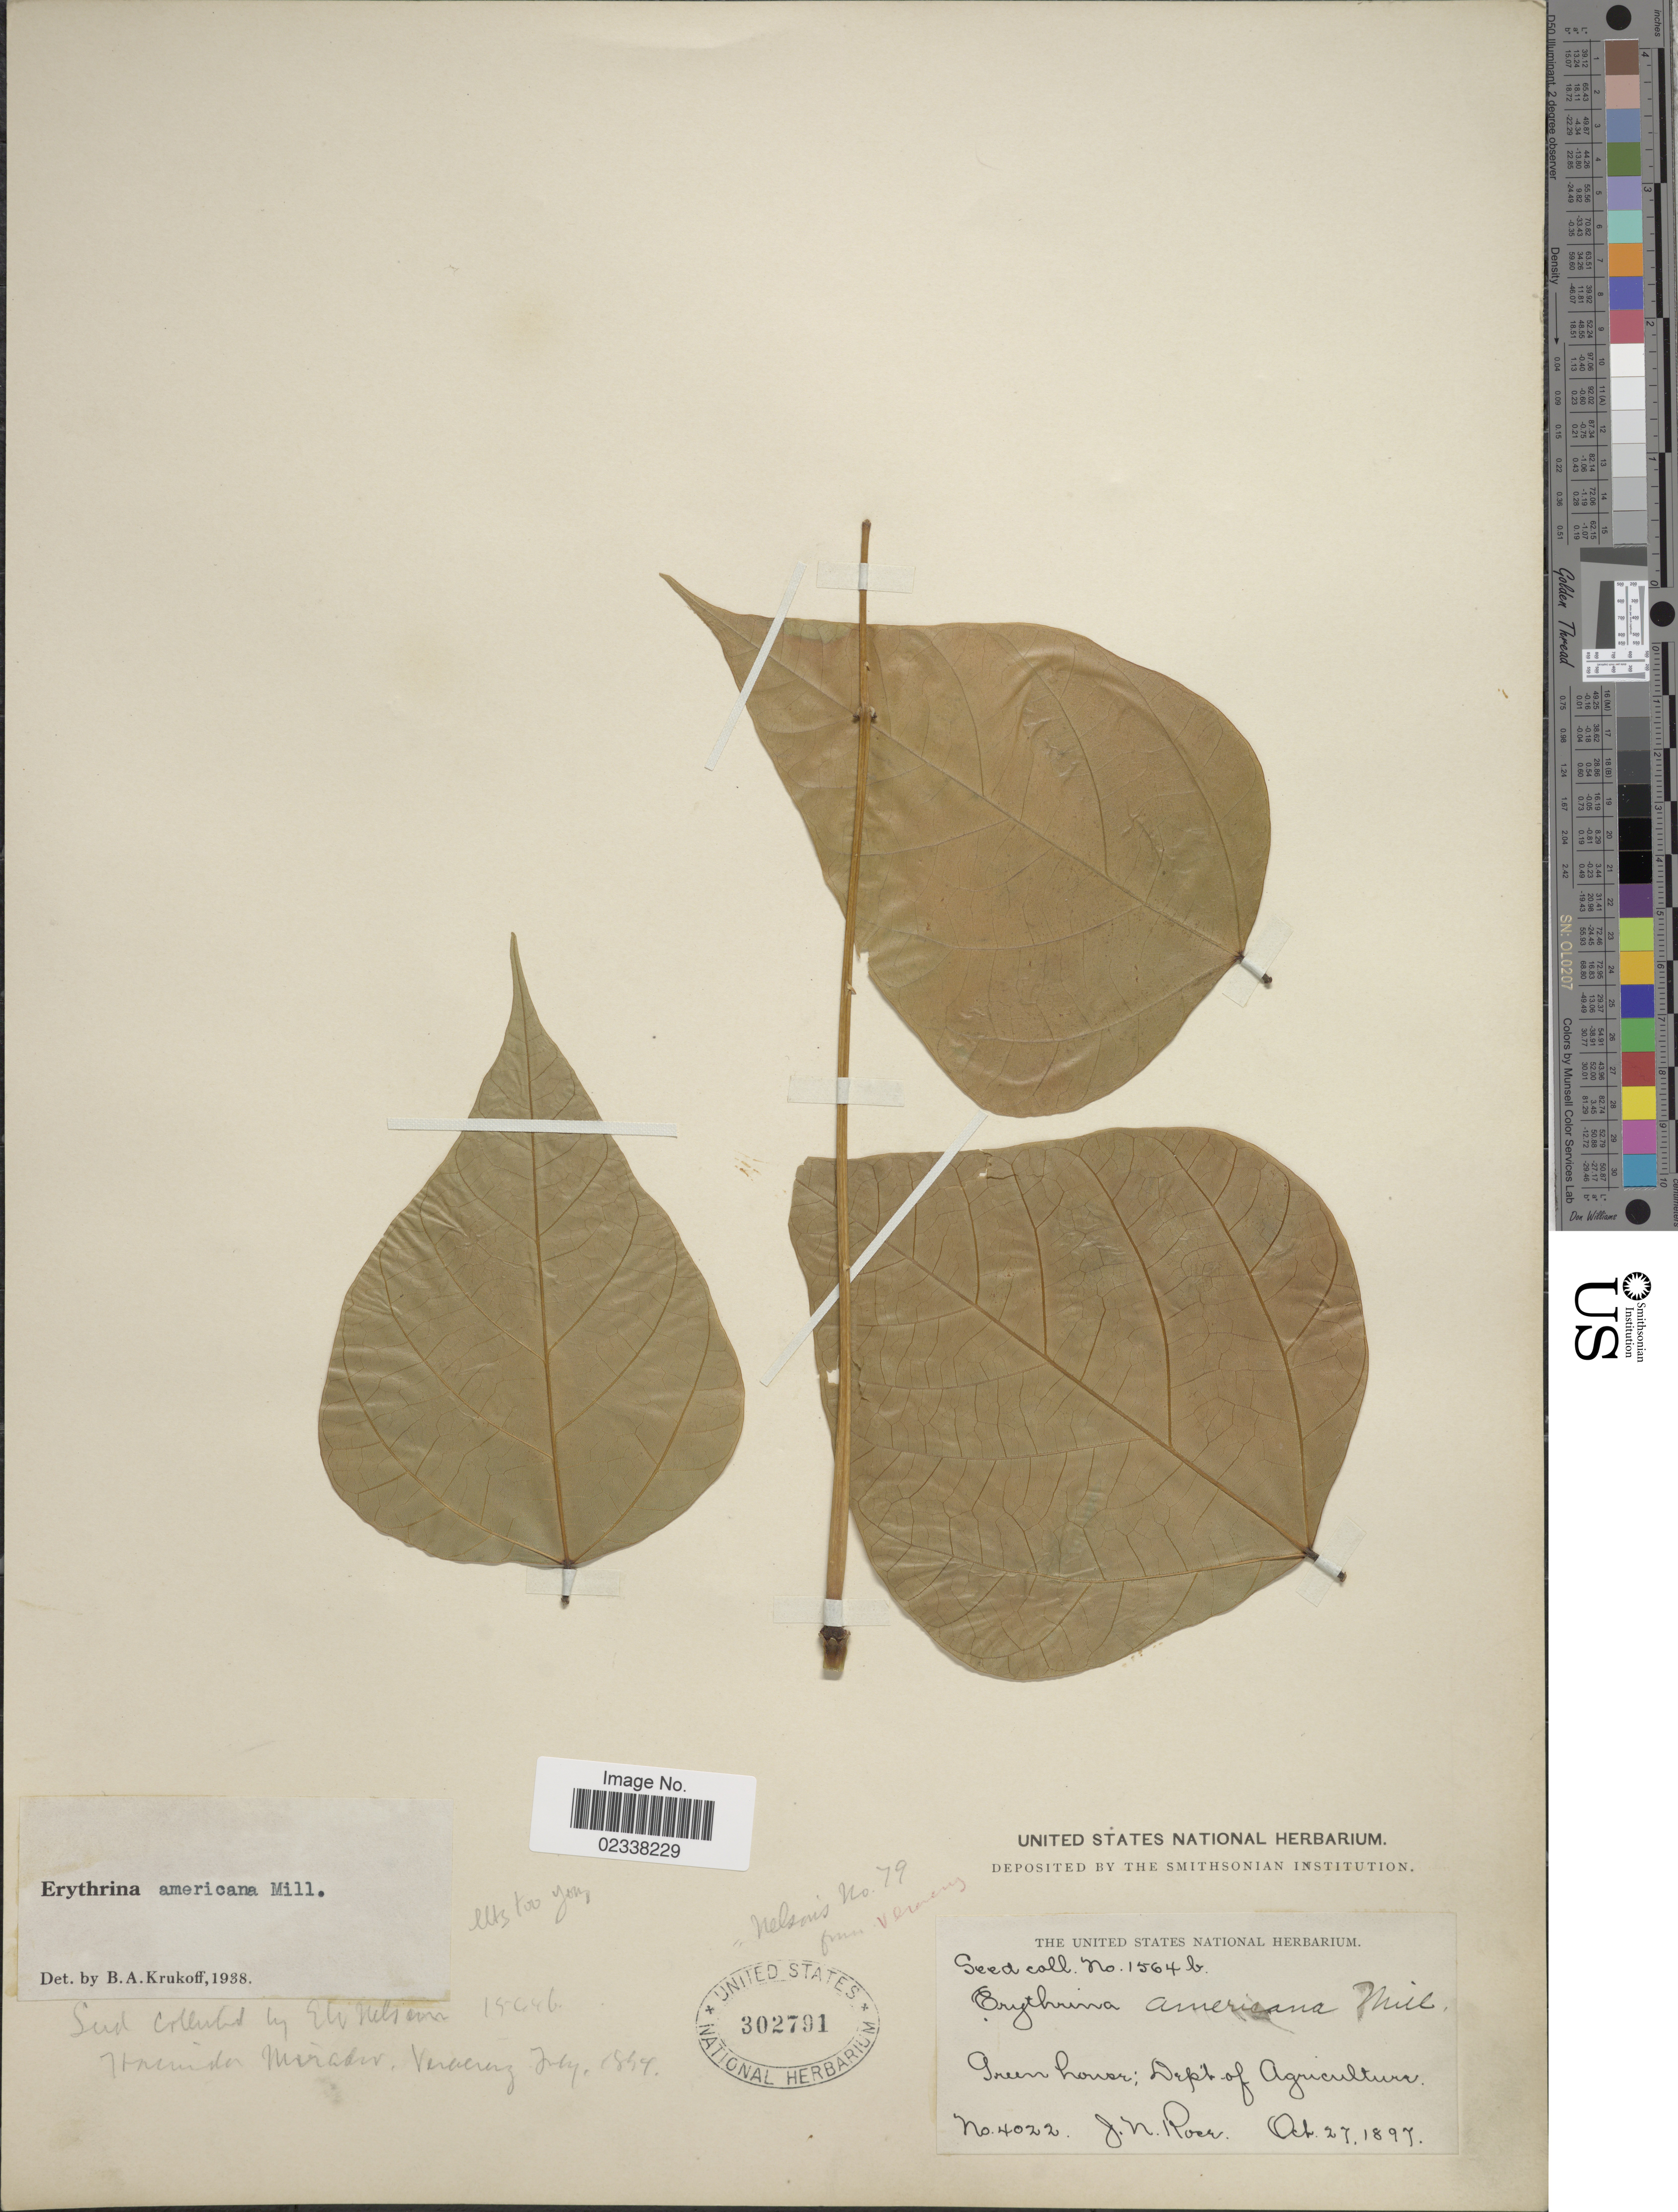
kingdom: Plantae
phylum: Tracheophyta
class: Magnoliopsida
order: Fabales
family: Fabaceae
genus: Erythrina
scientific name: Erythrina americana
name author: Mill.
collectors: J. N. Rose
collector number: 4022?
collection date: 1897-10-27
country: United States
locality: Greenhouse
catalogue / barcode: US 302791